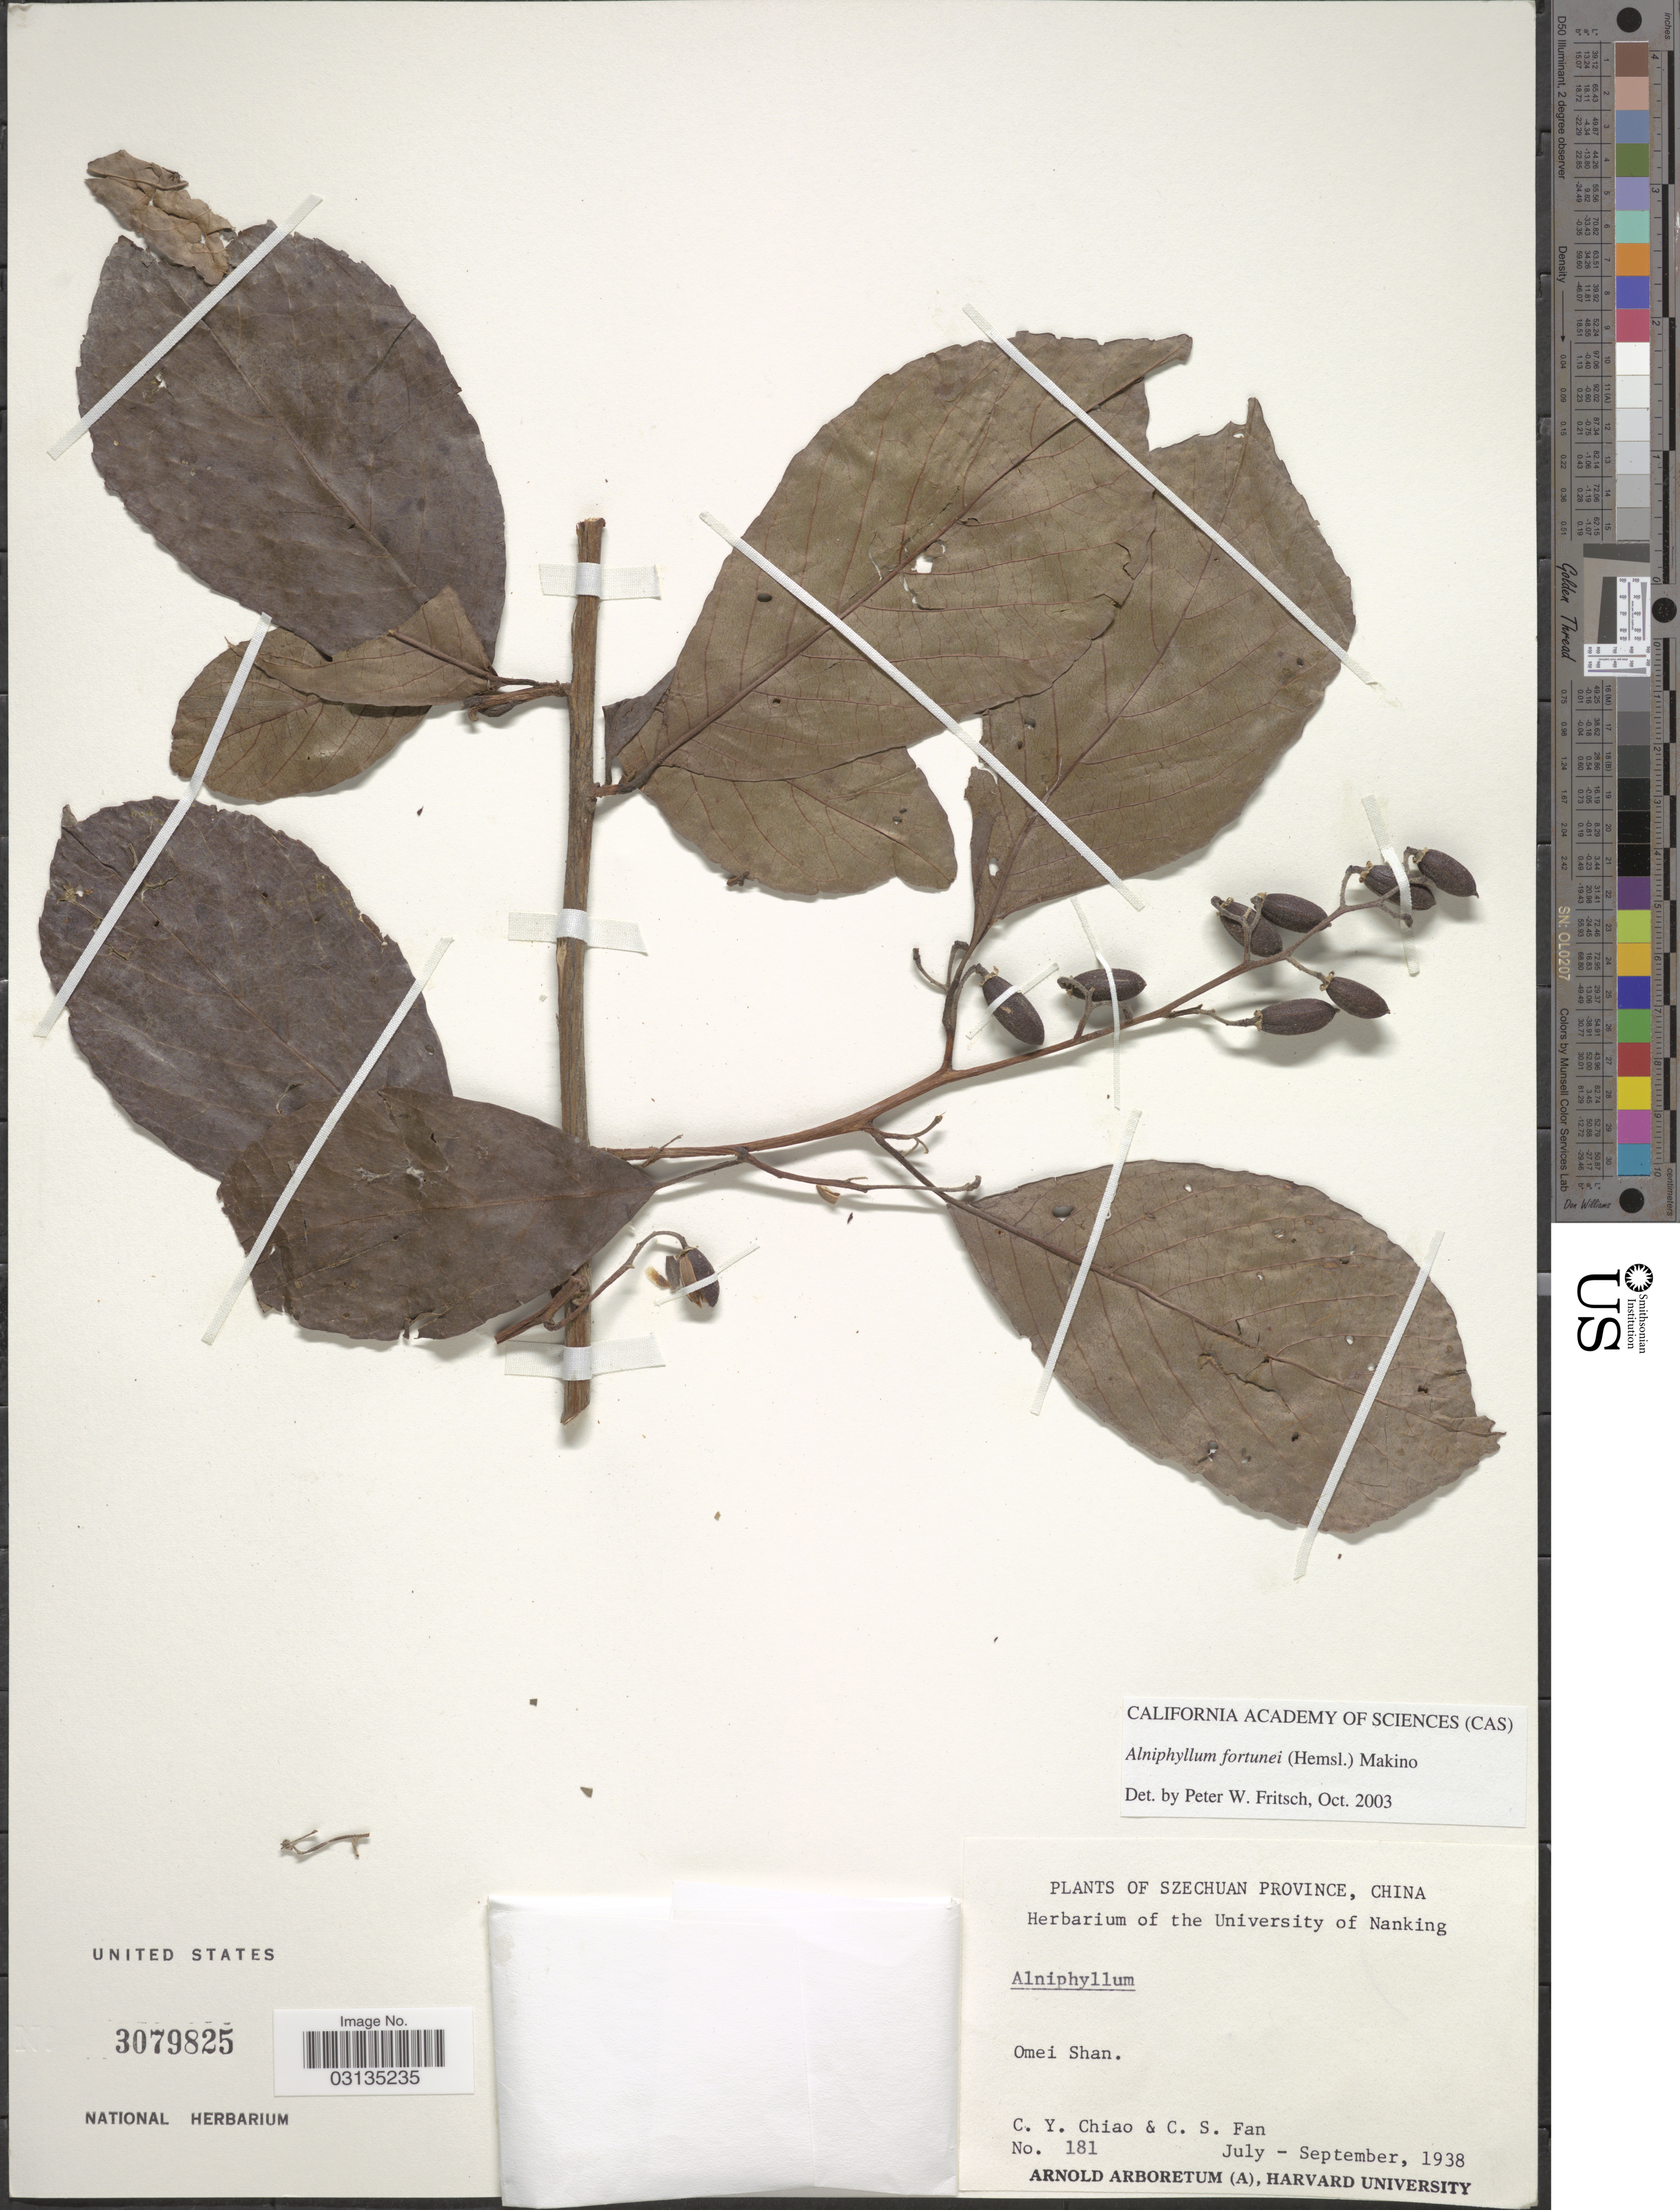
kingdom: Plantae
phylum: Tracheophyta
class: Magnoliopsida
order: Ericales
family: Styracaceae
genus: Alniphyllum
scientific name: Alniphyllum fortunei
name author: (Hemsl.) Makino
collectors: C. Y. Chiao & C. S. Fan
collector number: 181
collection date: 1938-07/1938-09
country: China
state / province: Sichuan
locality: Szechuan Province, Omei Shan.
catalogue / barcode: US 3079825